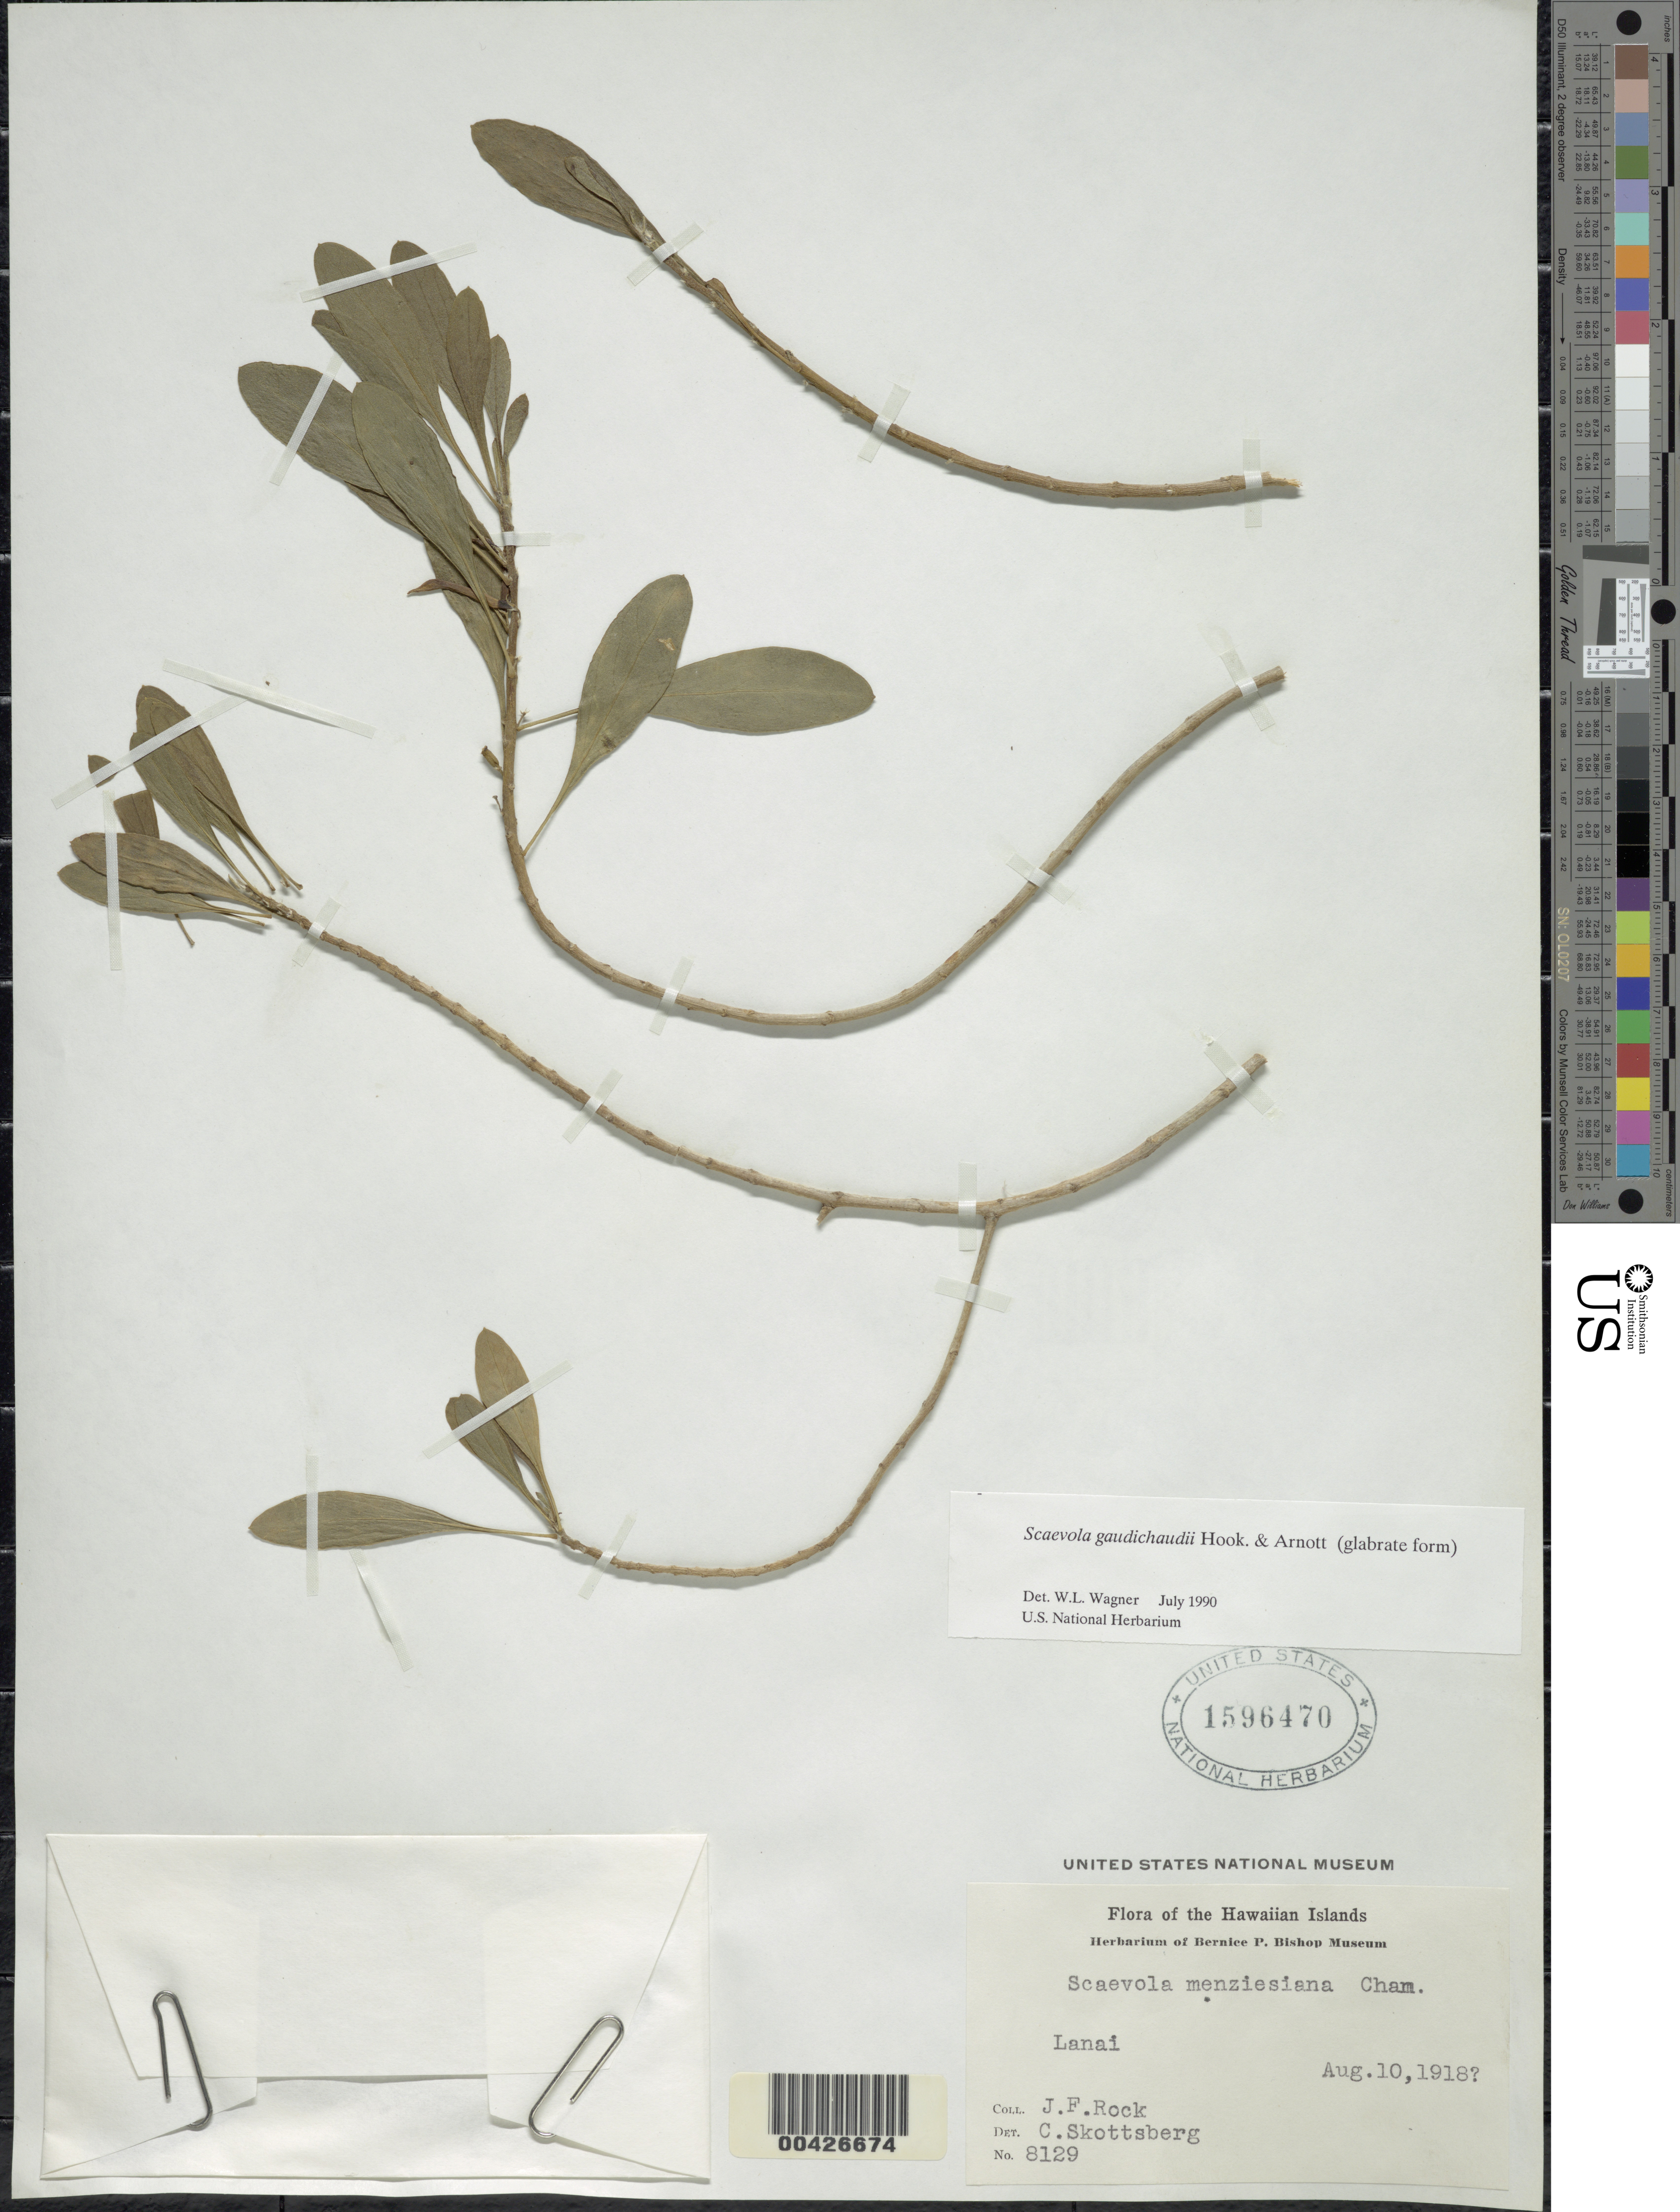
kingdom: Plantae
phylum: Tracheophyta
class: Magnoliopsida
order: Asterales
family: Goodeniaceae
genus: Scaevola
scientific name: Scaevola gaudichaudii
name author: Hook. & Arn.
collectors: J. F. Rock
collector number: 8129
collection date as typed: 10 Aug 1918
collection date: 1918-08-10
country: United States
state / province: Hawaii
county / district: Maui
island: Lana'i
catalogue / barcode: US 1596470